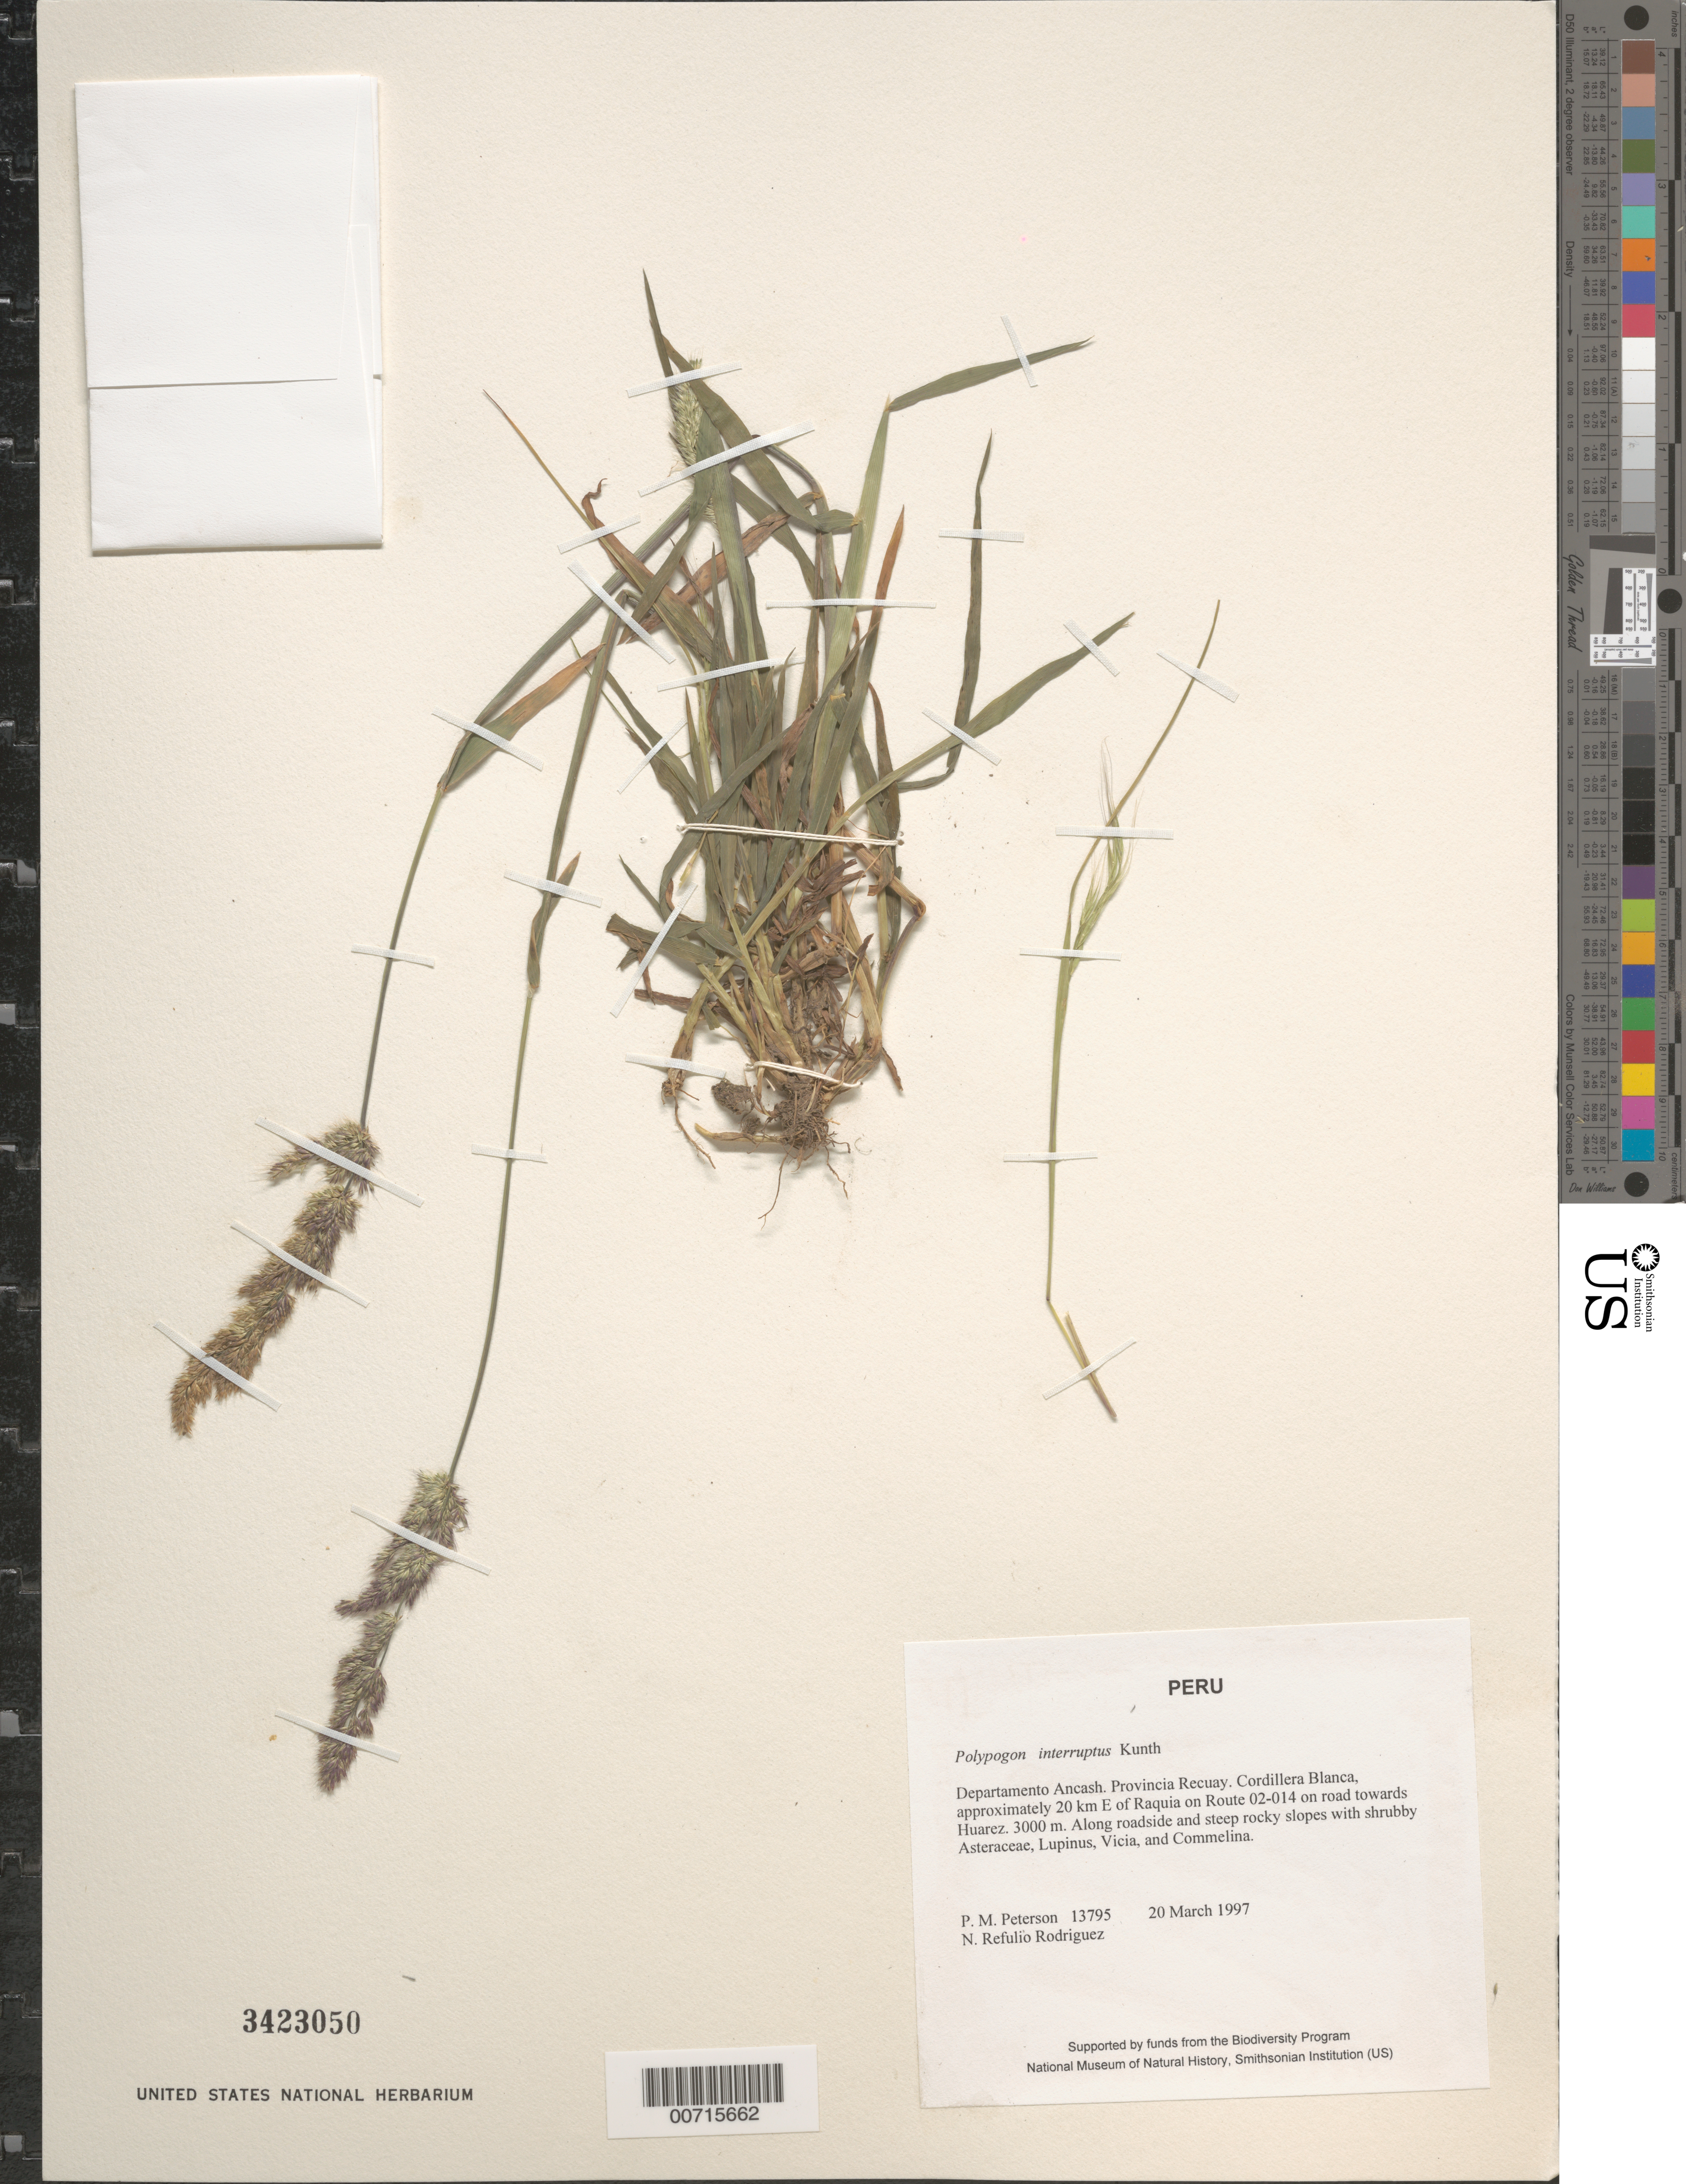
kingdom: Plantae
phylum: Tracheophyta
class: Liliopsida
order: Poales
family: Poaceae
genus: Polypogon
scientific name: Polypogon interruptus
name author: Kunth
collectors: P. M. Peterson & N. Refulio-Rodríguez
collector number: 13795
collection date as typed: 20 Mar 1997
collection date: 1997-03-20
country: Peru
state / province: Ancash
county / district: Recuay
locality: Cordillera Blanca, approximately 20 km E of Raquia on Route 02-014 on road towards Huarez.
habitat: Along roadside and steep rocky slopes with shruby Asteraceae, Lupinus, Vicia, and Commelina.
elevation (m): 3000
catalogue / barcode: US 3423050